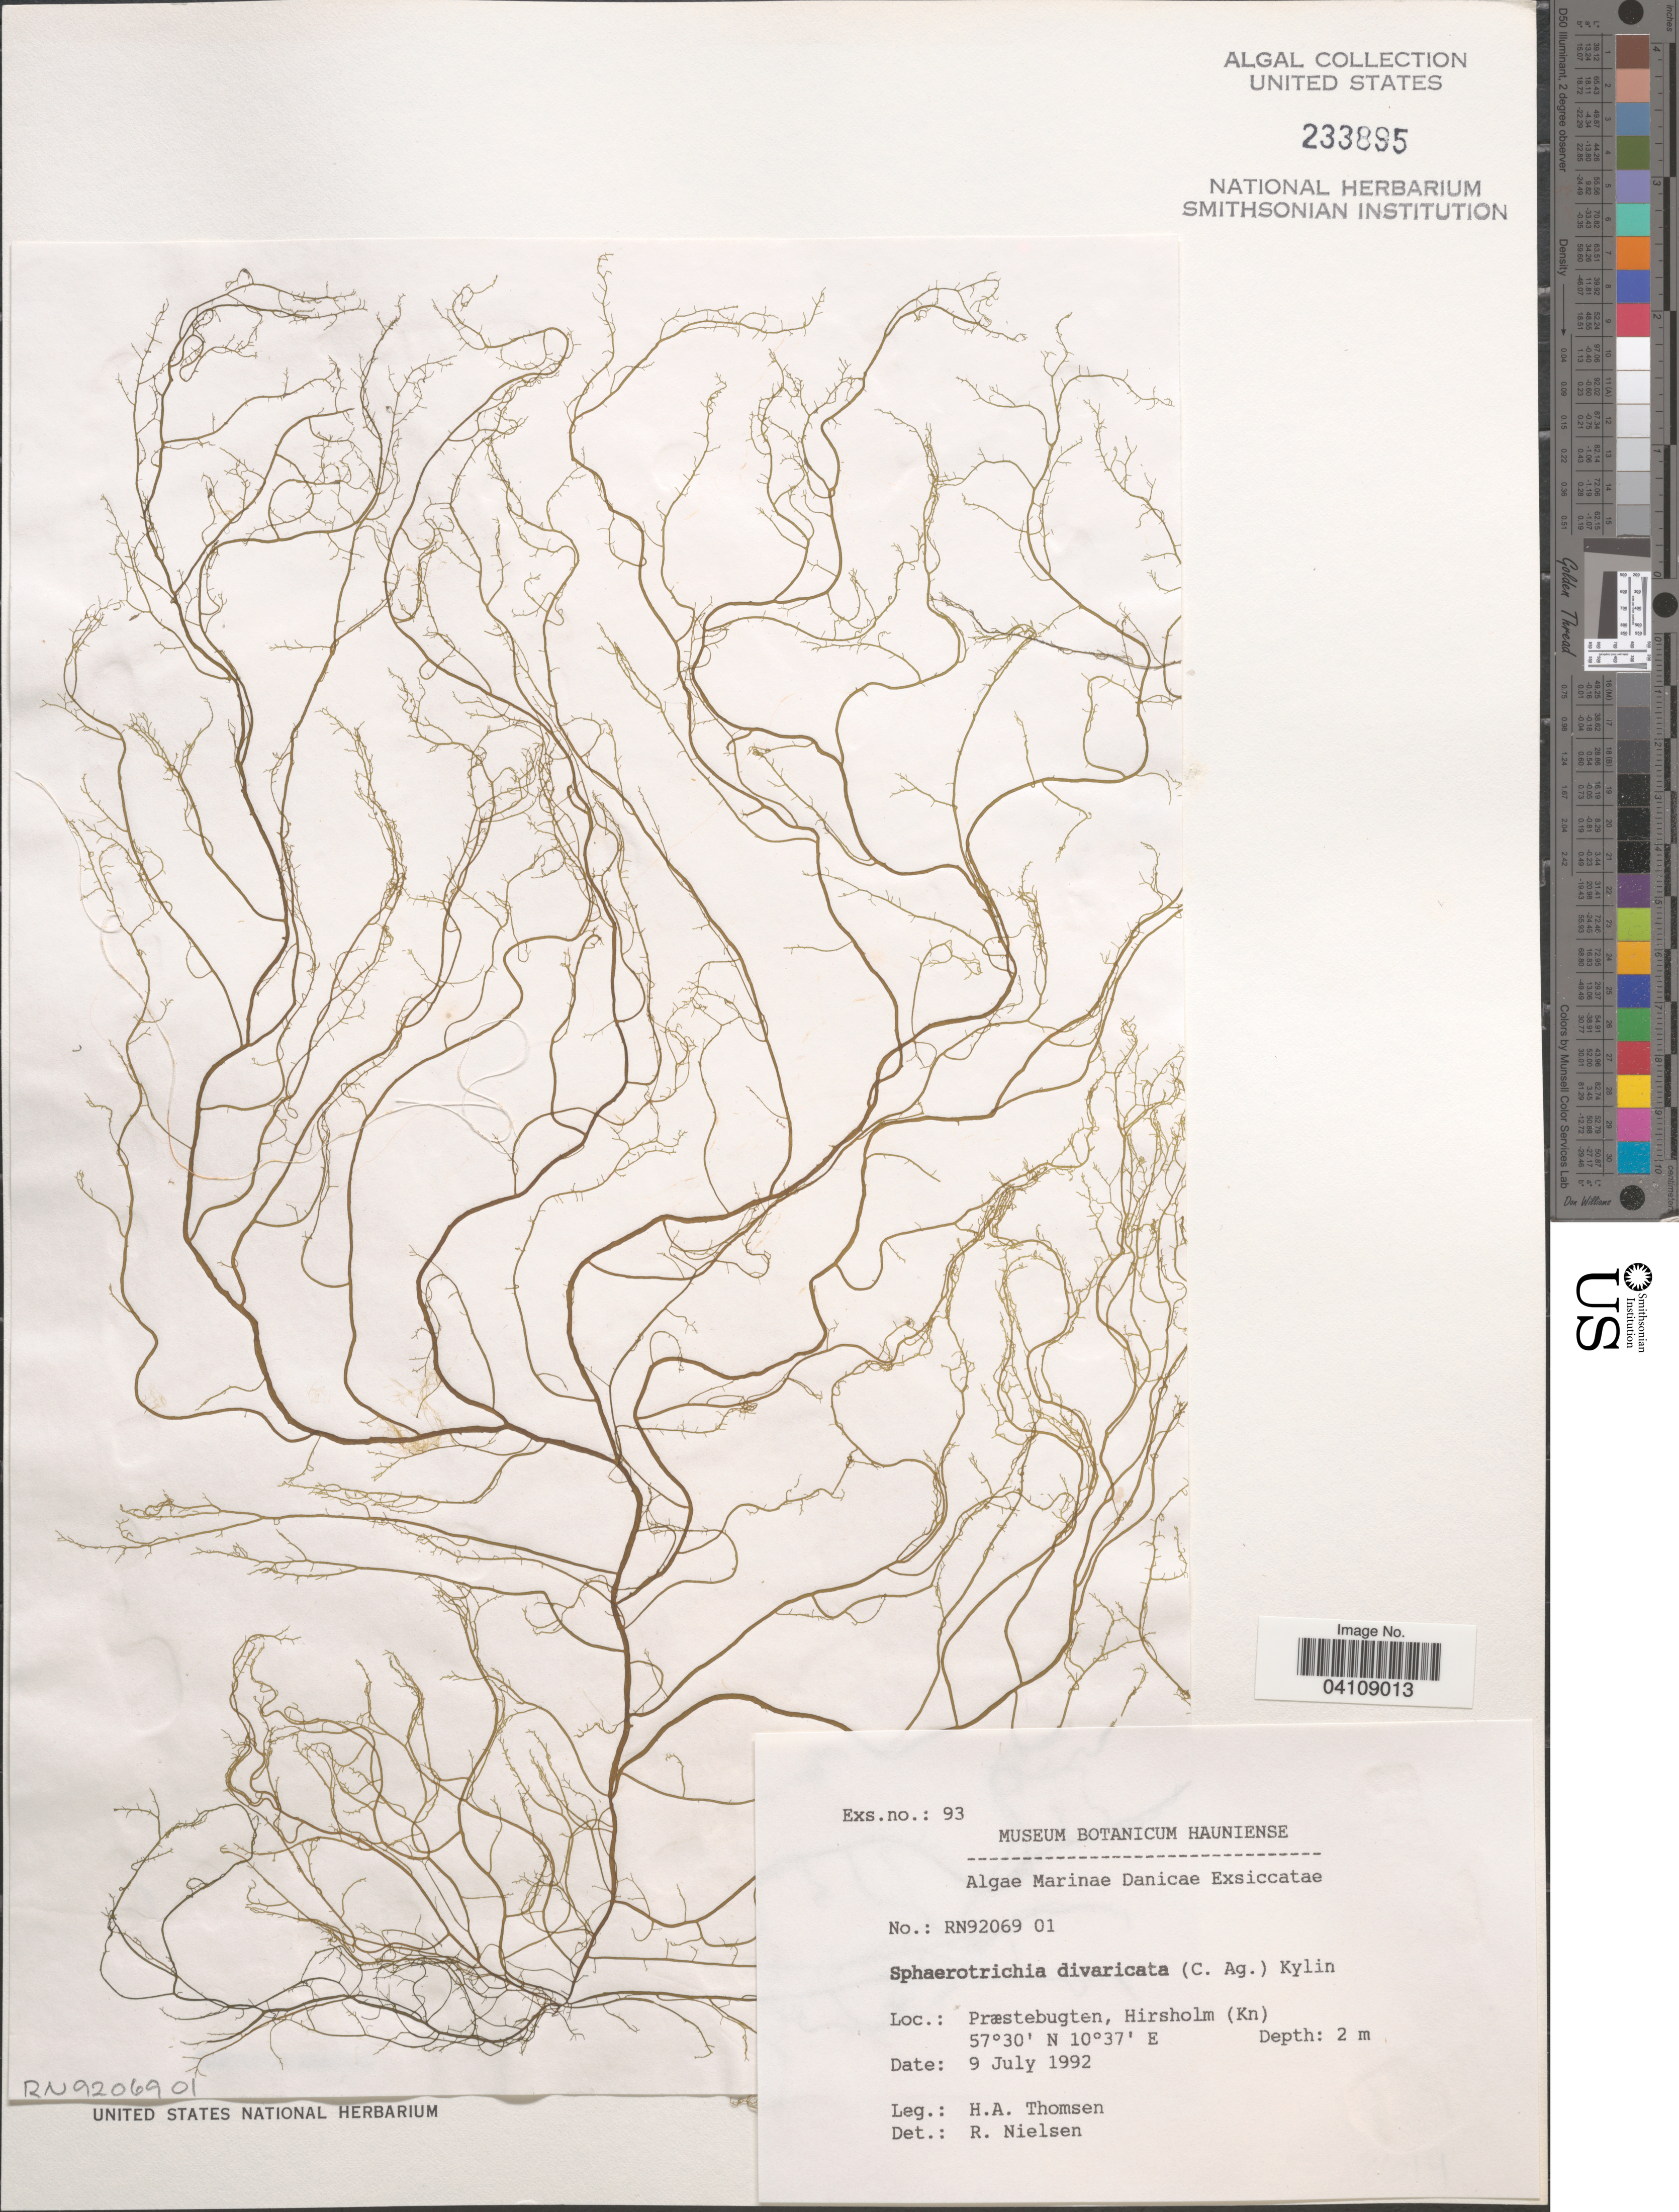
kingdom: Chromista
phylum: Ochrophyta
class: Phaeophyceae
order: Ectocarpales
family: Chordariaceae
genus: Sphaerotrichia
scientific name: Sphaerotrichia divaricata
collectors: H. Thomsen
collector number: RN92069 01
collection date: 1992-07-09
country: Denmark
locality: Danicae. Præstebugten, Hirsholm (Kn).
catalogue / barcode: US 233895